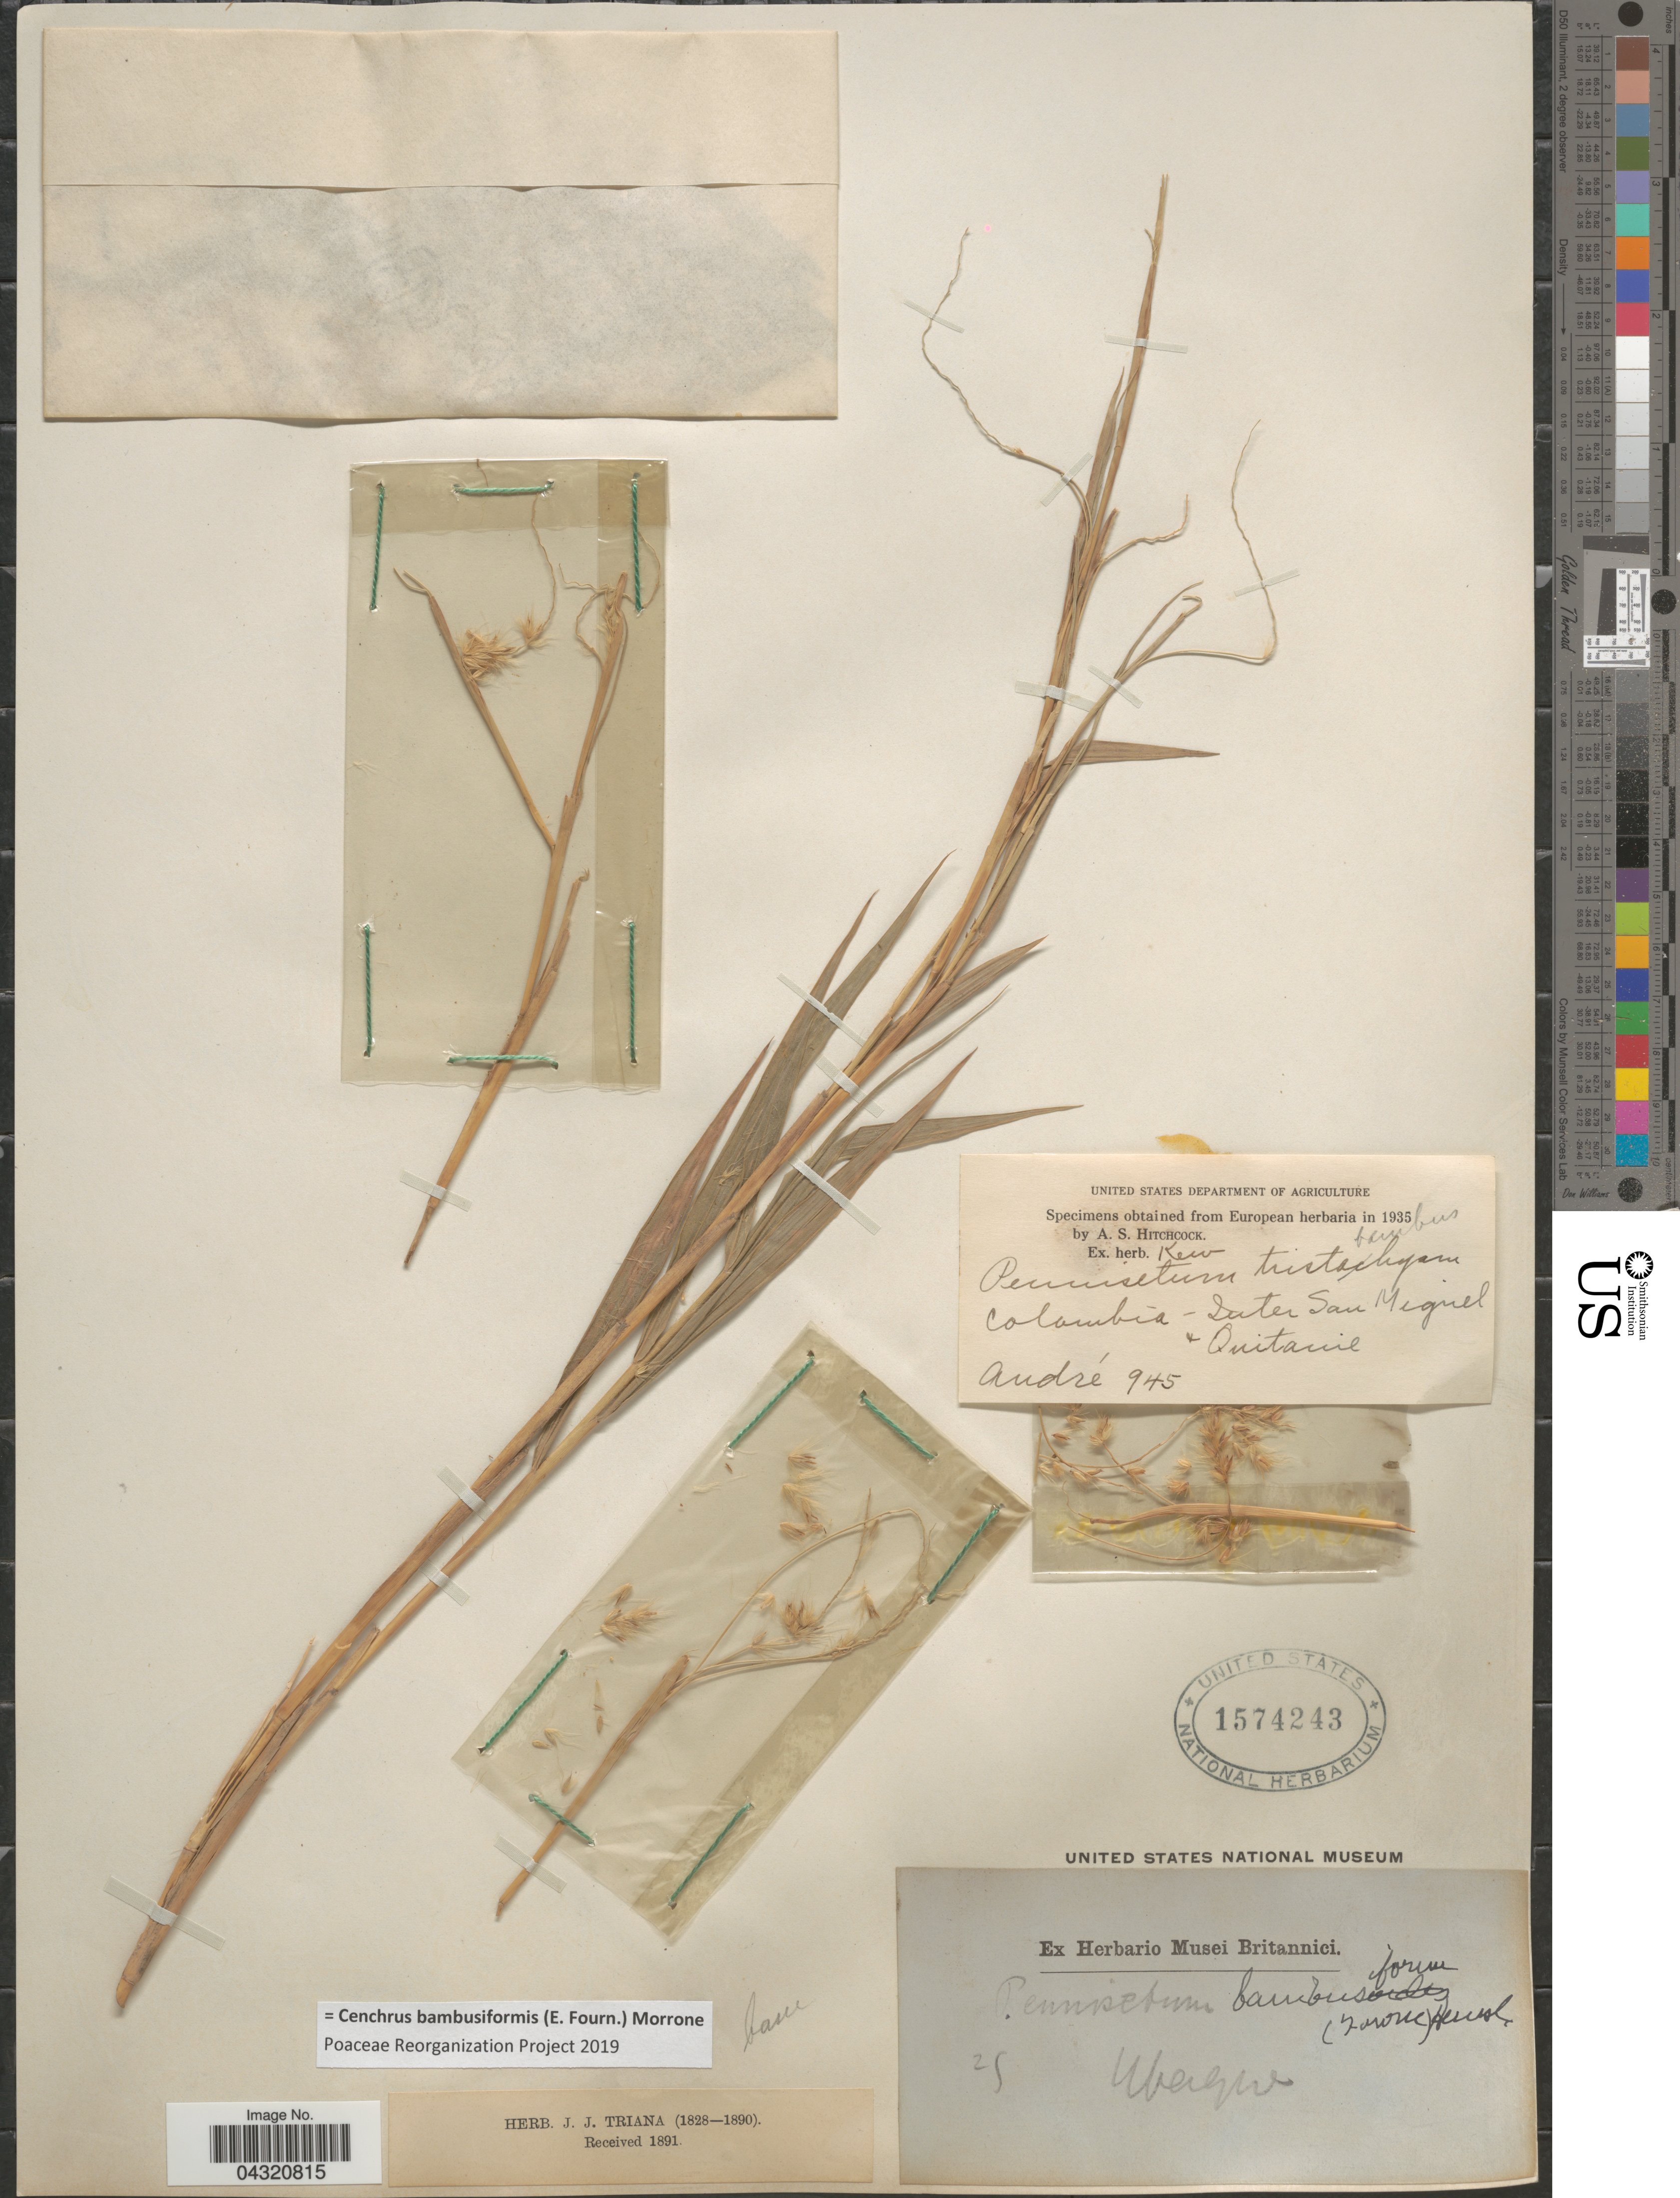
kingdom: Plantae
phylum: Tracheophyta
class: Liliopsida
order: Poales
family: Poaceae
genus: Cenchrus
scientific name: Cenchrus bambusiformis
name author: (E. Fourn.) Morrone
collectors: André, --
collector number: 945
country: Colombia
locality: Inter San Miguel & Quitanie.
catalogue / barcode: US 1574243